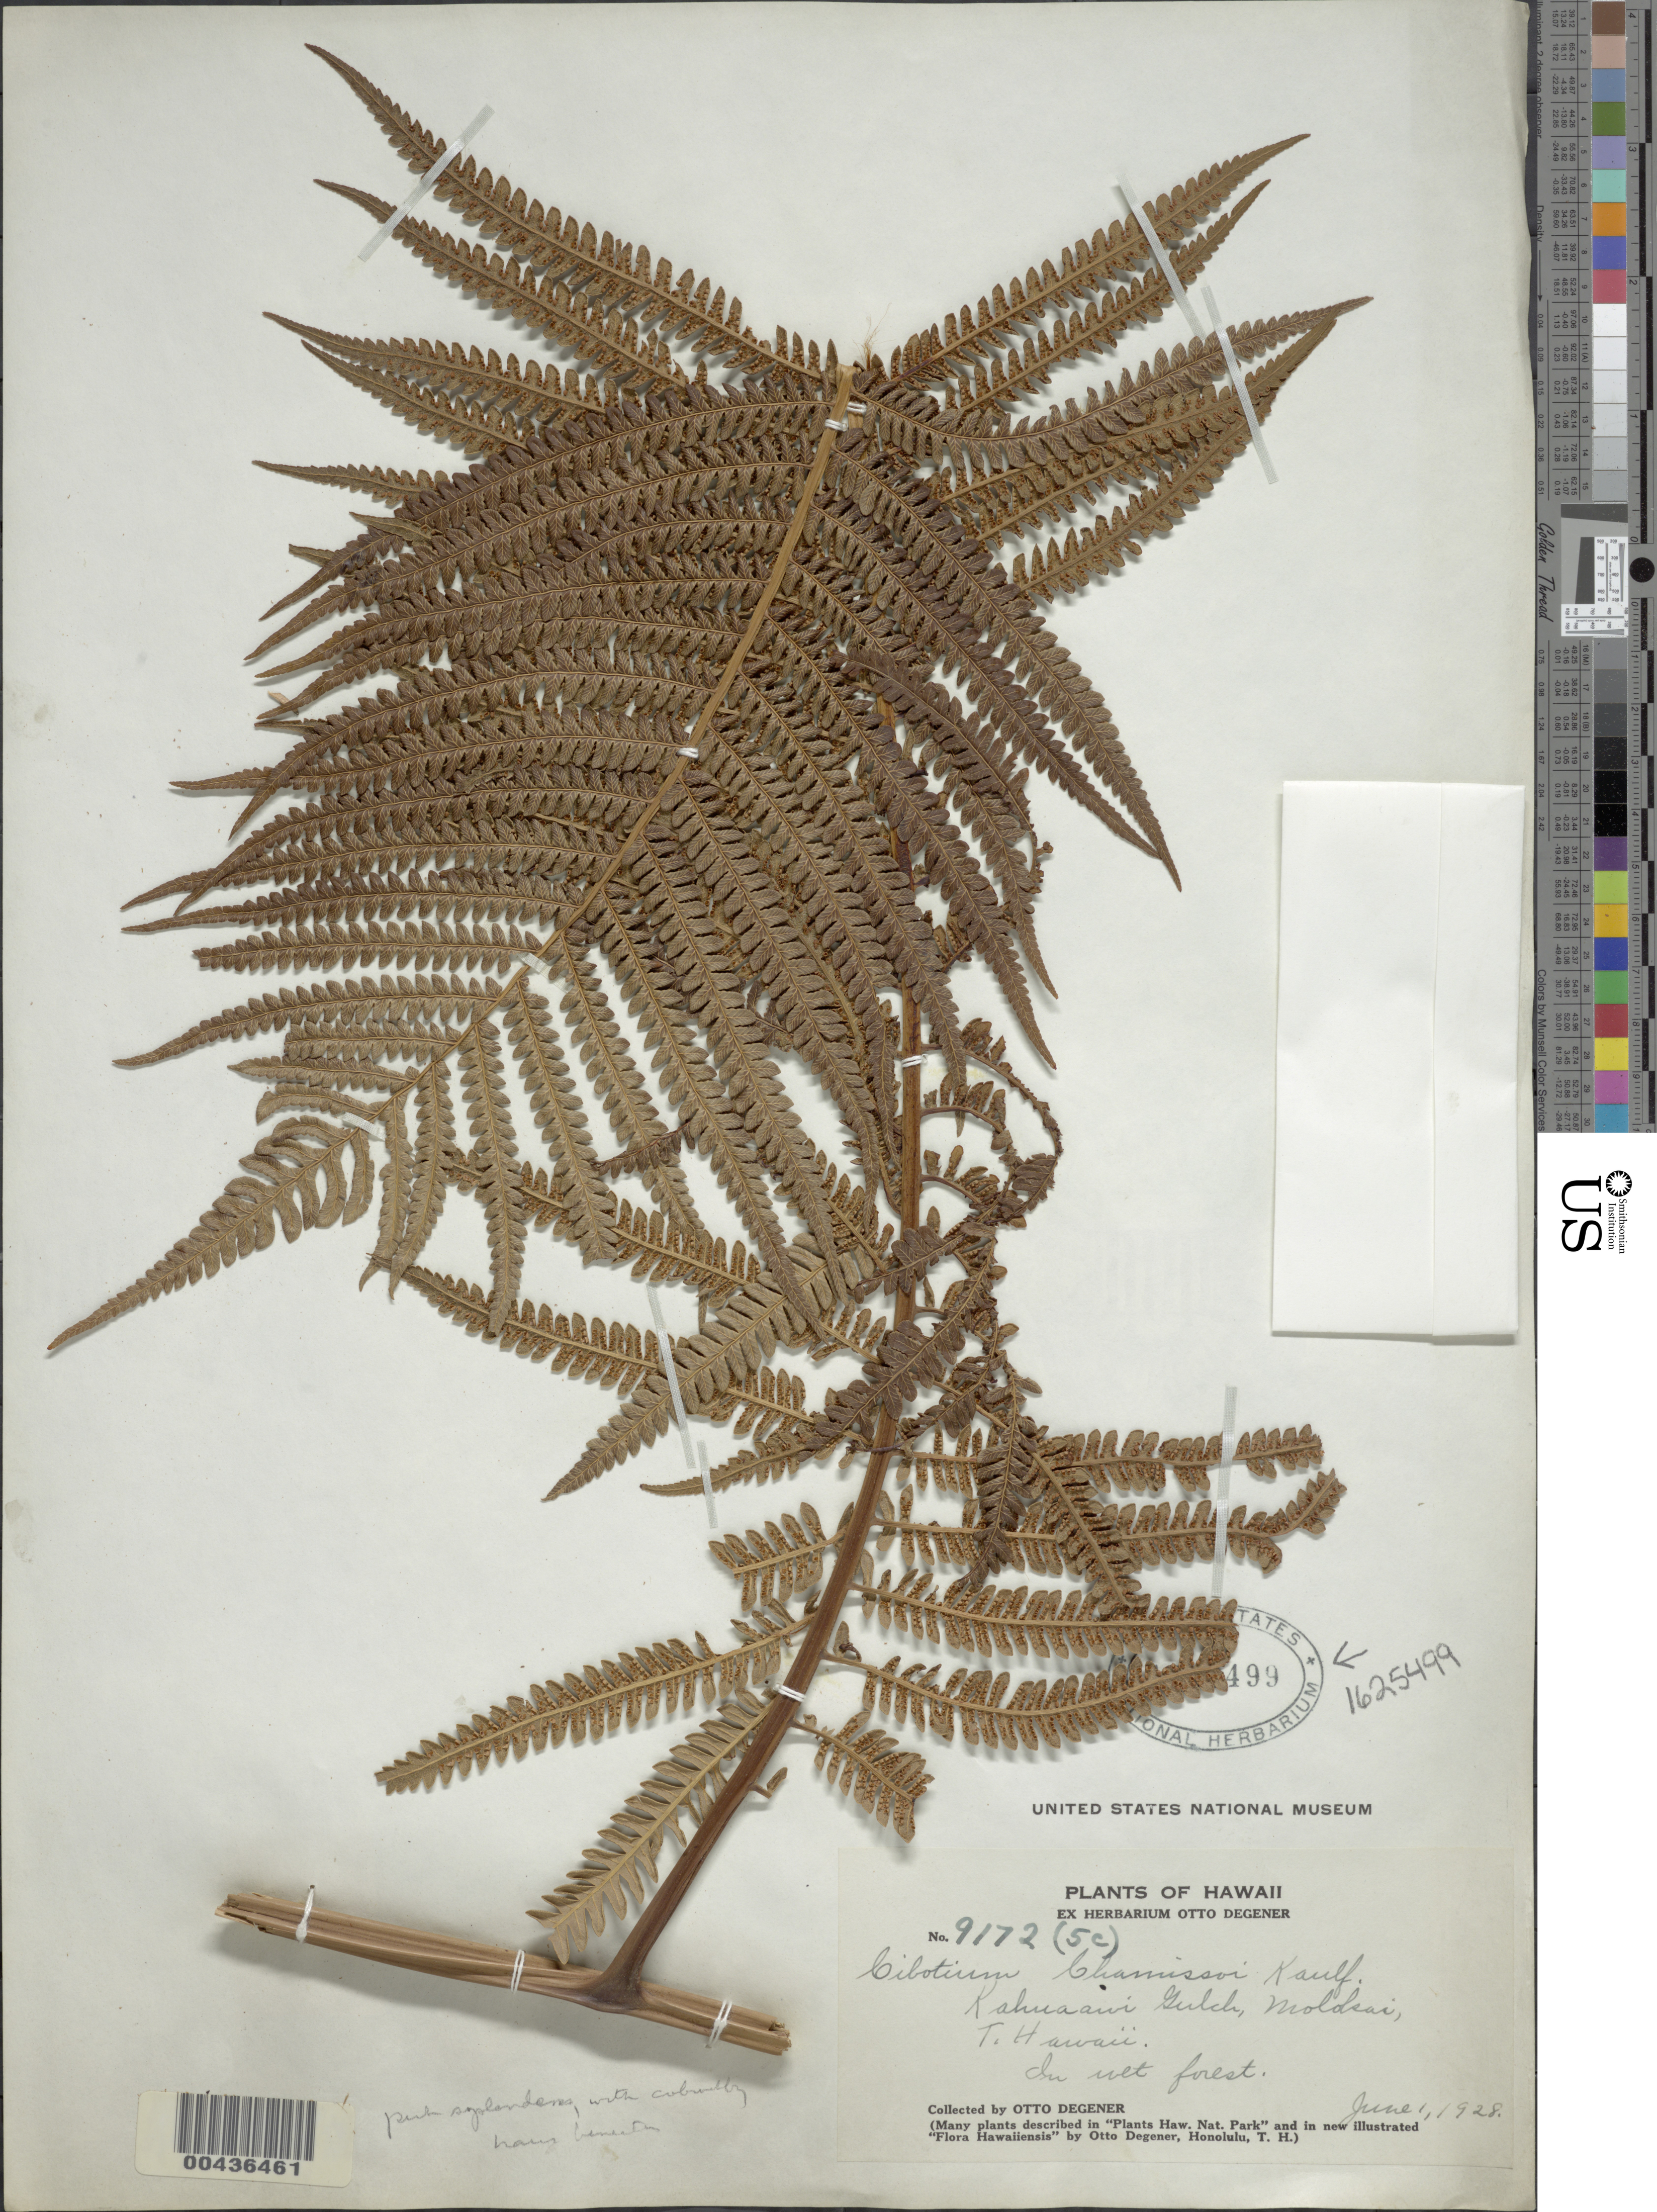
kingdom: Plantae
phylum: Tracheophyta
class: Polypodiopsida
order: Cyatheales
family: Cibotiaceae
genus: Cibotium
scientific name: Cibotium chamissoi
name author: Kaulf.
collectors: O. Degener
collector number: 9172(5c)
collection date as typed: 1 Jun 1928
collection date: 1928-06-01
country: United States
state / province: Hawaii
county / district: Maui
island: Moloka'i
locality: Kahuaawi Gulch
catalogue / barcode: US 1625499